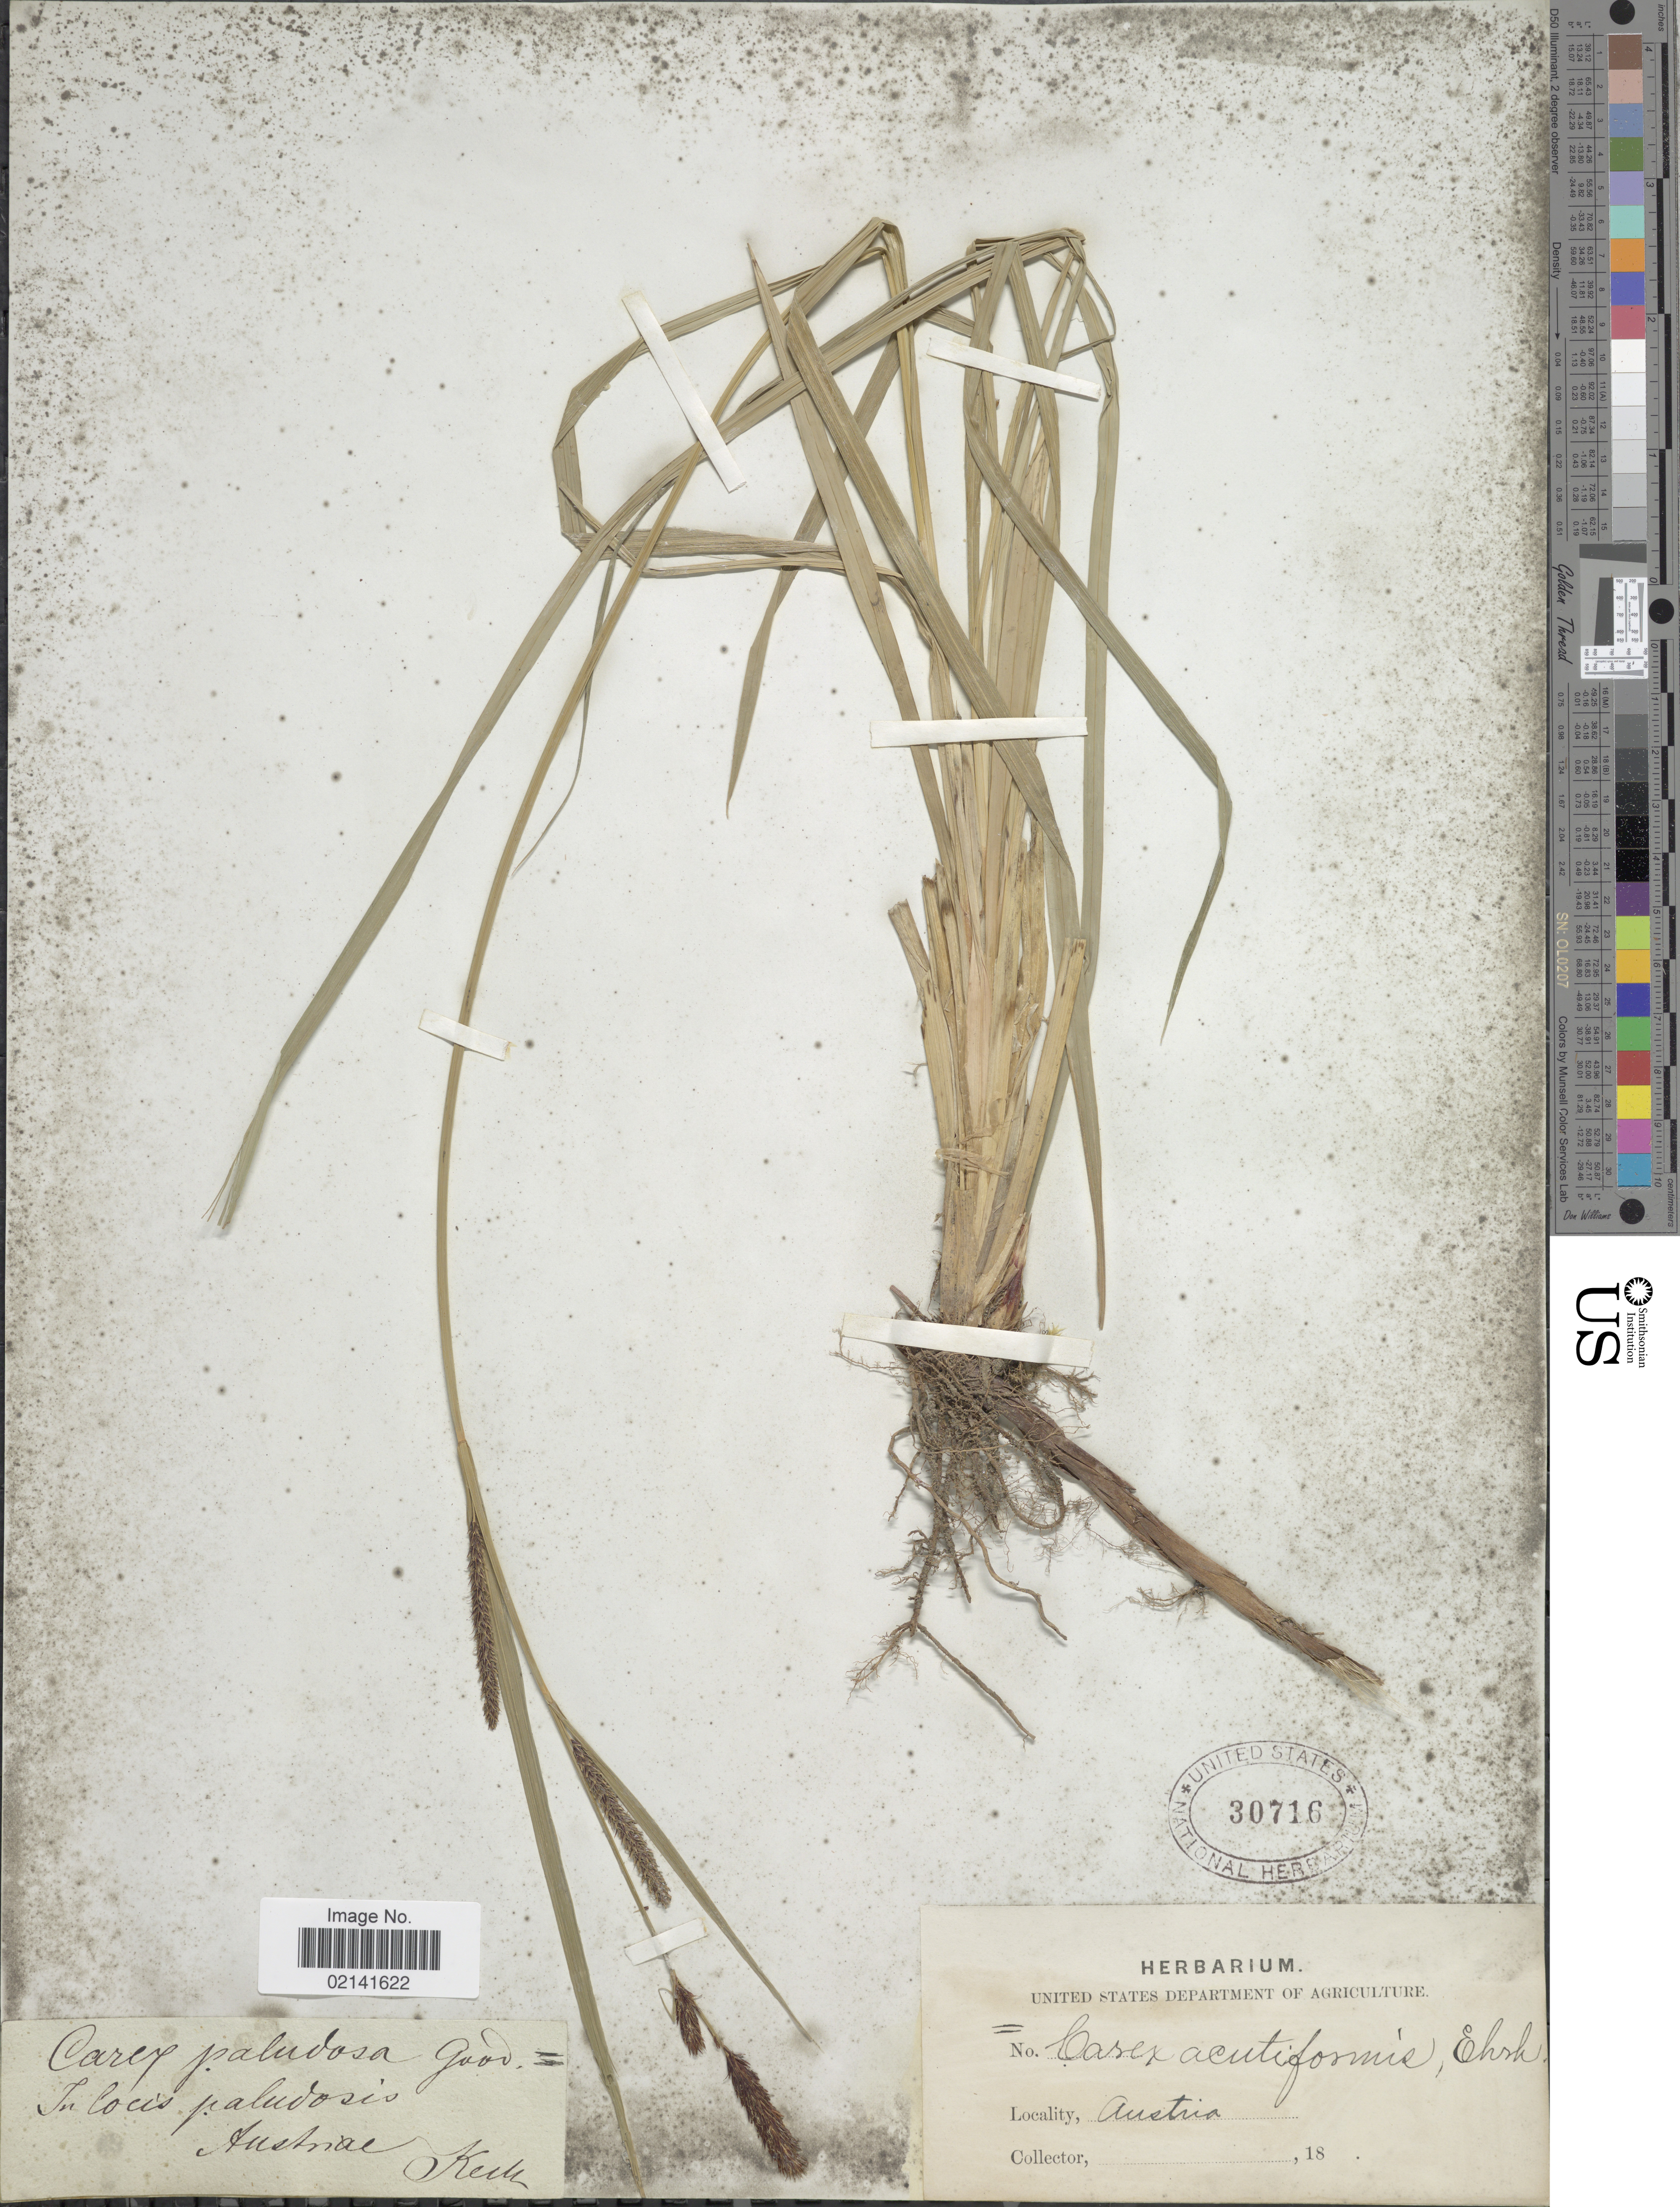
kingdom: Plantae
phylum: Tracheophyta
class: Liliopsida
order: Poales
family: Cyperaceae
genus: Carex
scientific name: Carex acutiformis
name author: Ehrh.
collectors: -- Keck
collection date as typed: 18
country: Austria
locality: In locis paludosis Austriae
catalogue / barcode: US 30716